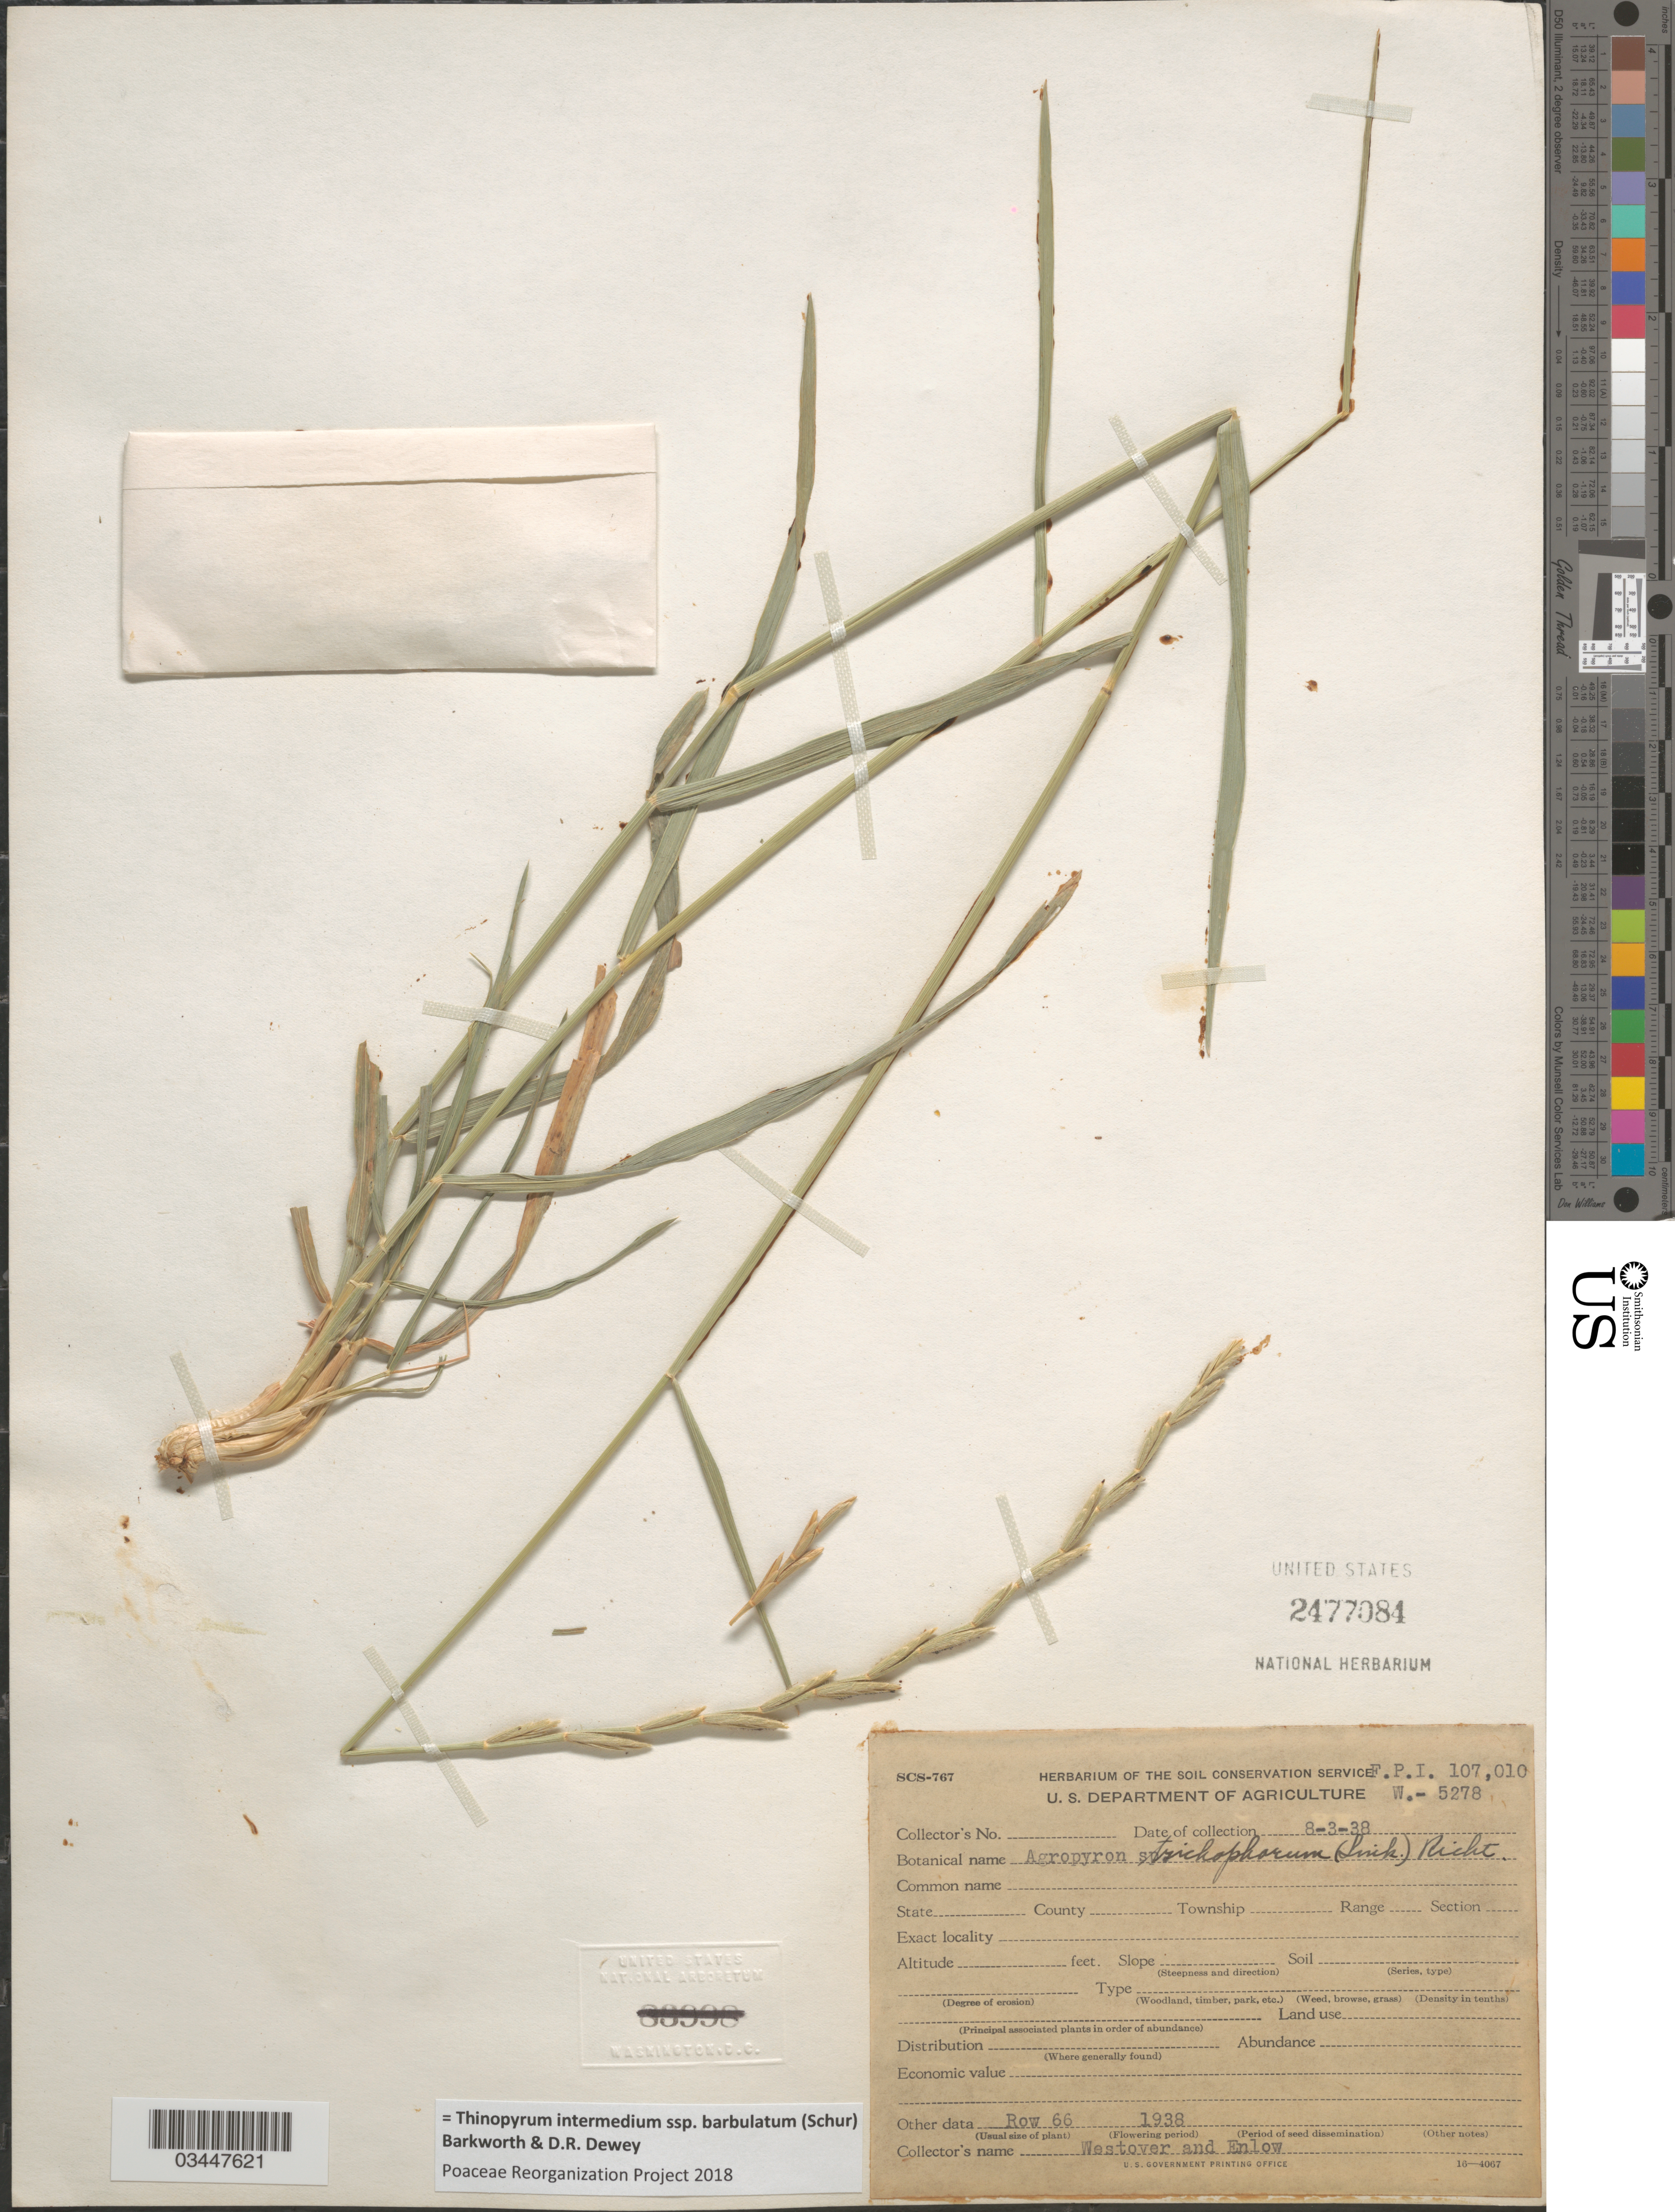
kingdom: Plantae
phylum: Tracheophyta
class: Liliopsida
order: Poales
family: Poaceae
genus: Thinopyrum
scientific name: Thinopyrum intermedium subsp. barbulatum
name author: (Schur) Barkworth & Dewey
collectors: Westover & Enlow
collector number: FPI107010/W-5278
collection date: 1938-08-03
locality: Row 66.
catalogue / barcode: US 2477084